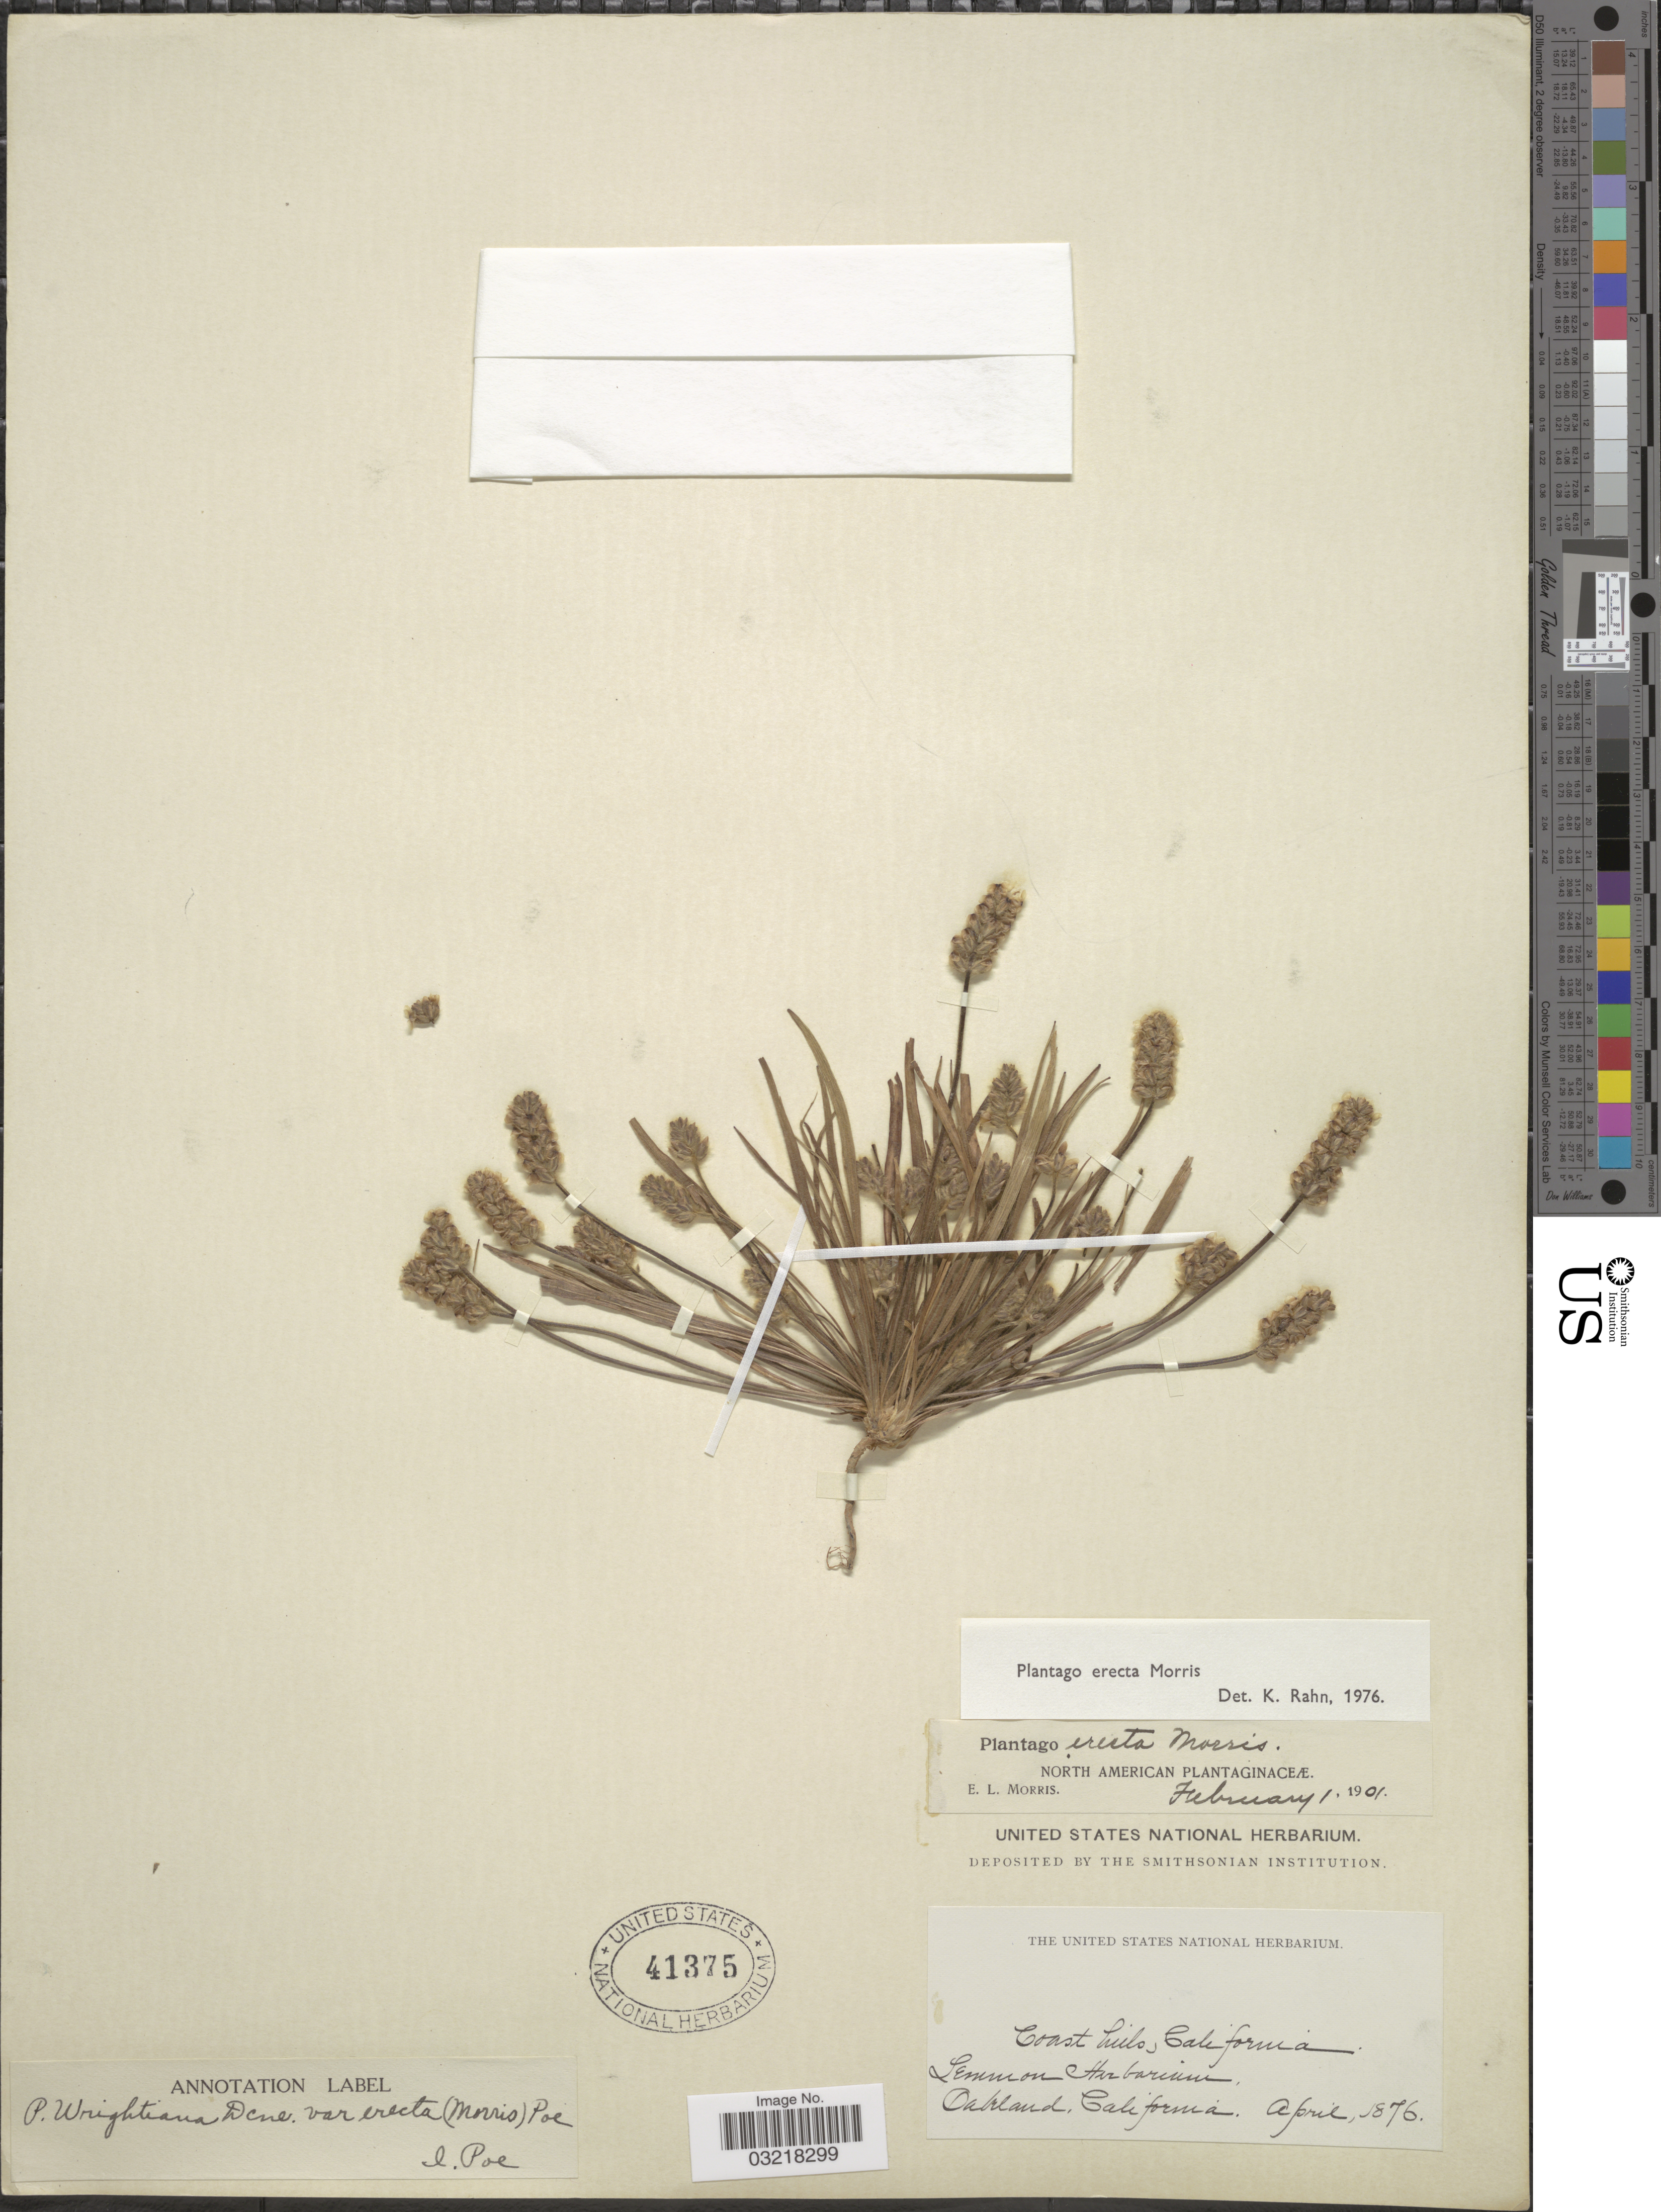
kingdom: Plantae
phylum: Tracheophyta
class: Magnoliopsida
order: Lamiales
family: Plantaginaceae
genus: Plantago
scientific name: Plantago erecta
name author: Morris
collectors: ex herb. Lemmon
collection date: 1876-04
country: United States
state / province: California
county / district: Alameda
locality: Coast hills. Oakland. [unsure placement]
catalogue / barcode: US 41375